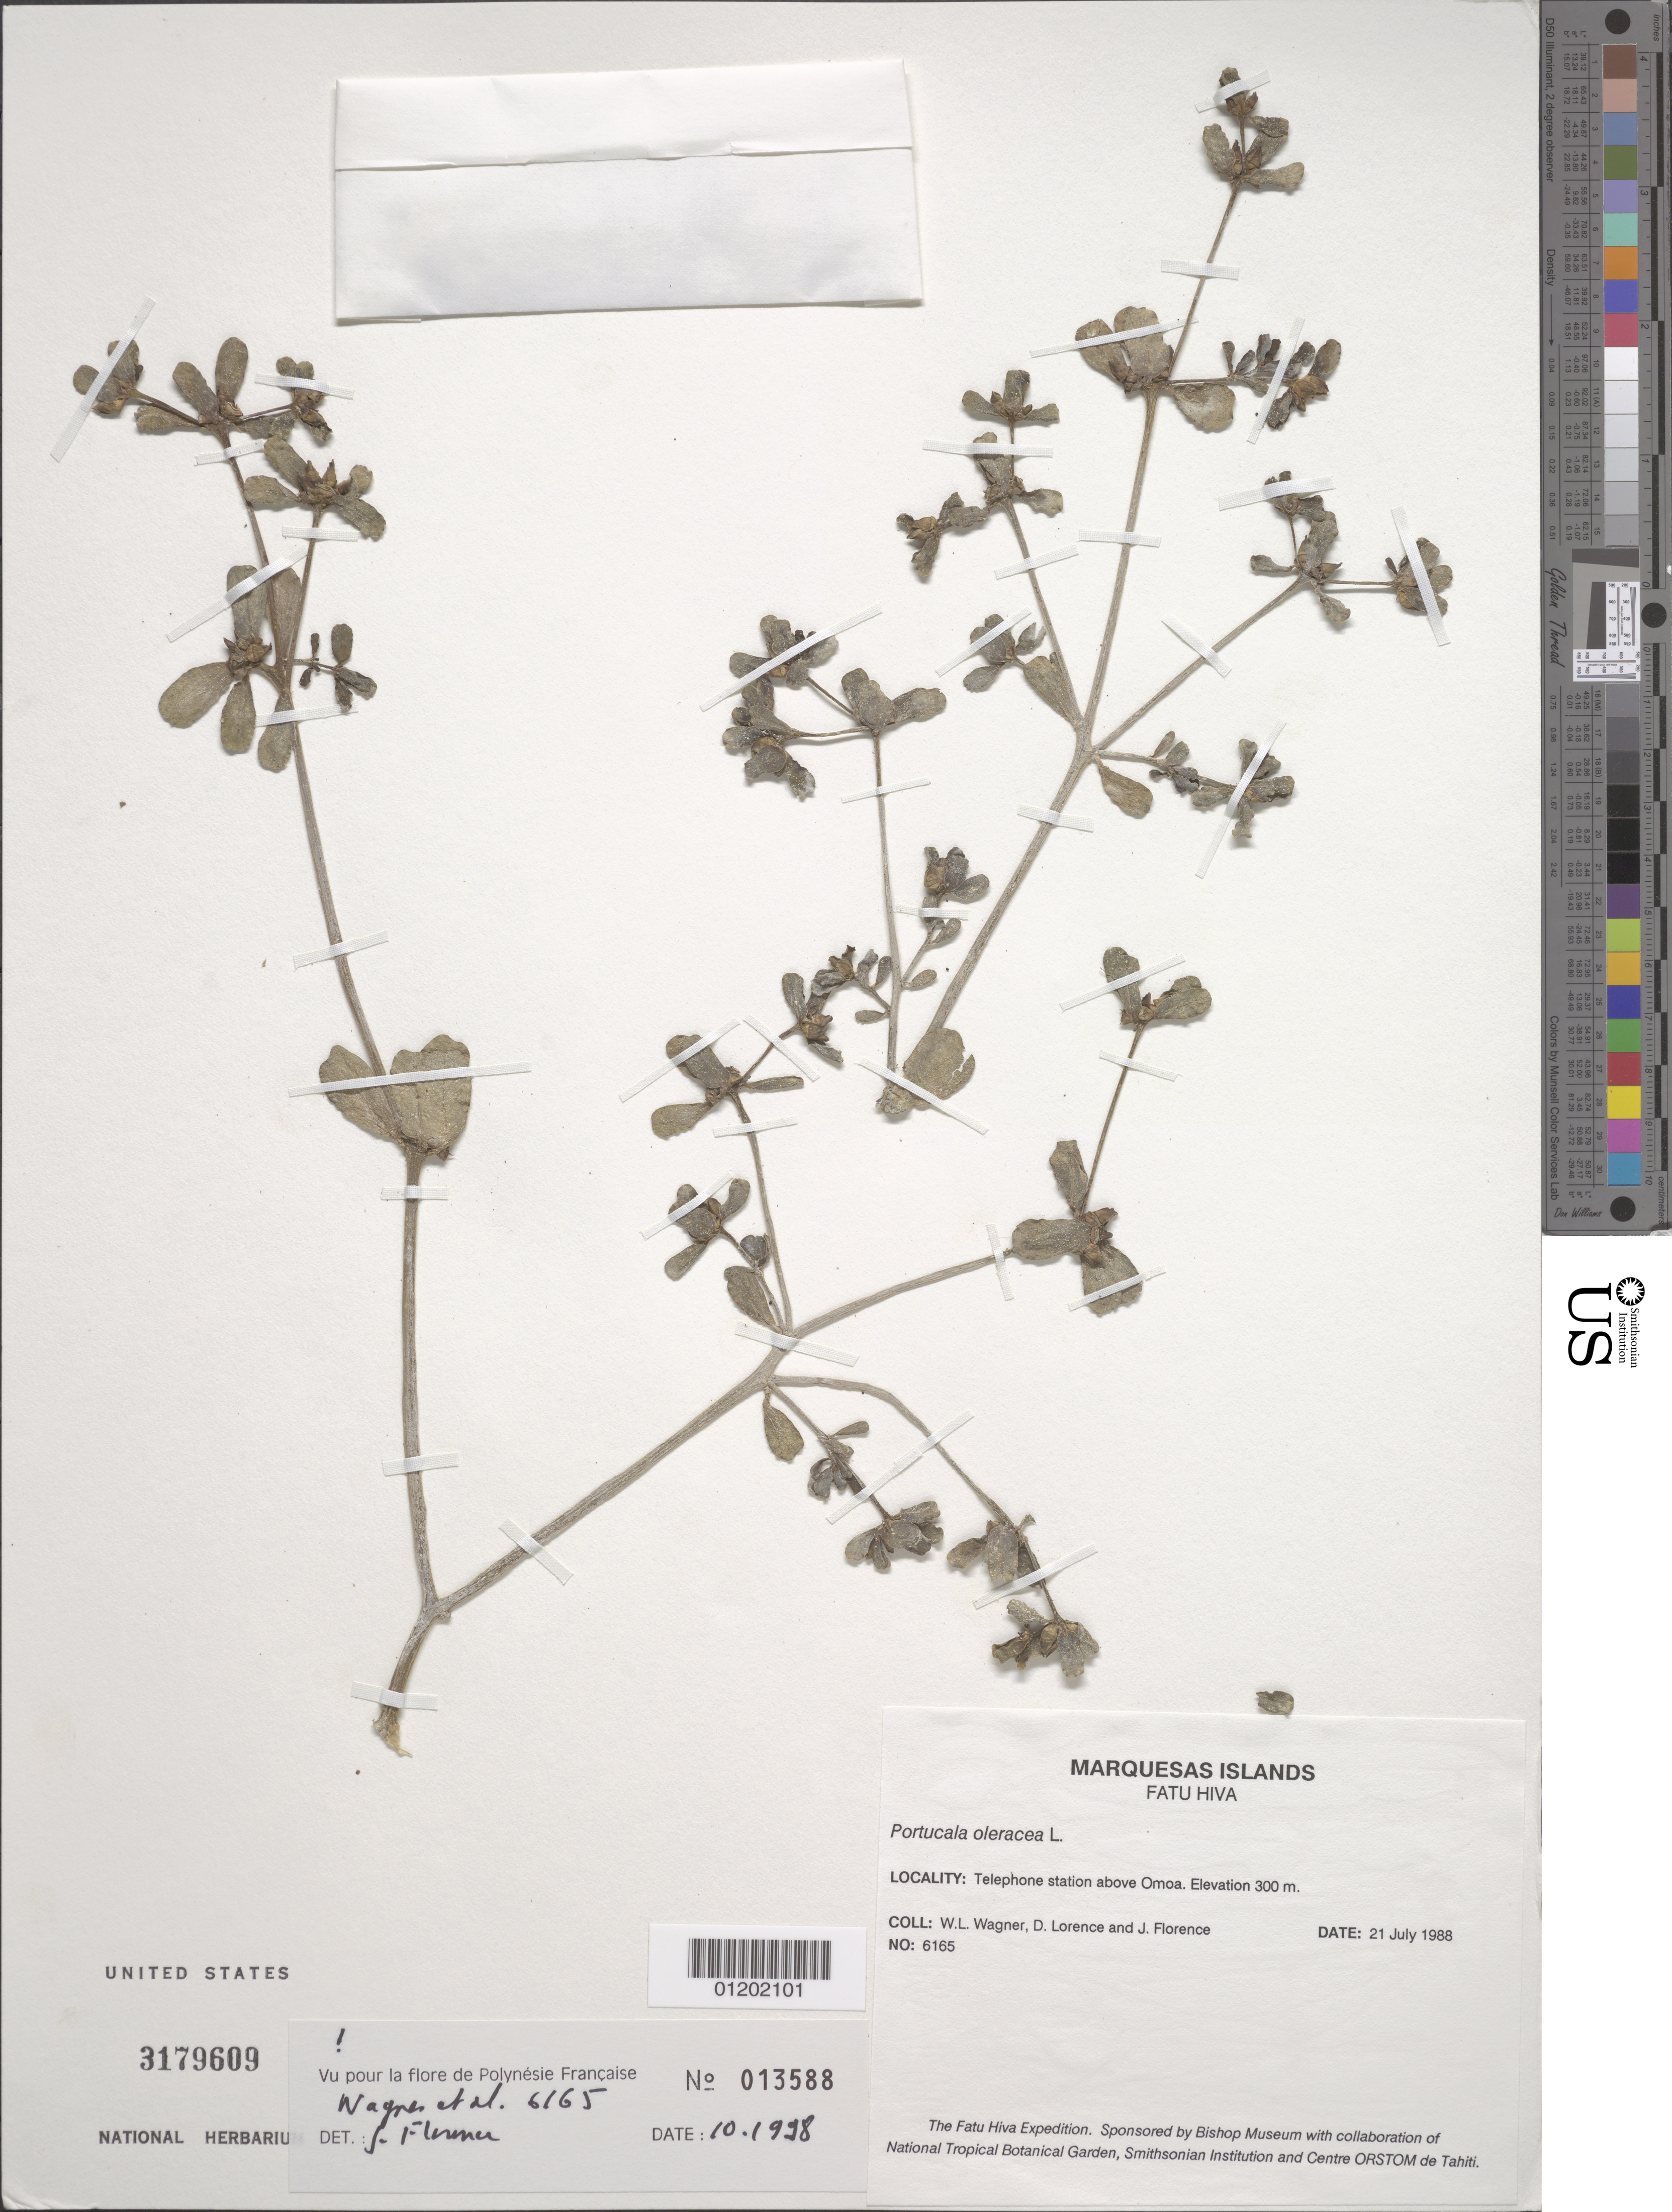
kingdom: Plantae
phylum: Tracheophyta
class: Magnoliopsida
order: Caryophyllales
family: Portulacaceae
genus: Portulaca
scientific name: Portulaca oleracea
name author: L.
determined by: Florence, J.; Wagner, W. L.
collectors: W. L. Wagner, D. Lorence & J. Florence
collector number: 6165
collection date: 1988-07-21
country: French Polynesia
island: Fatu Hiva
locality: telephone station above 'Omo'a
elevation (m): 300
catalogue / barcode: US 3179609